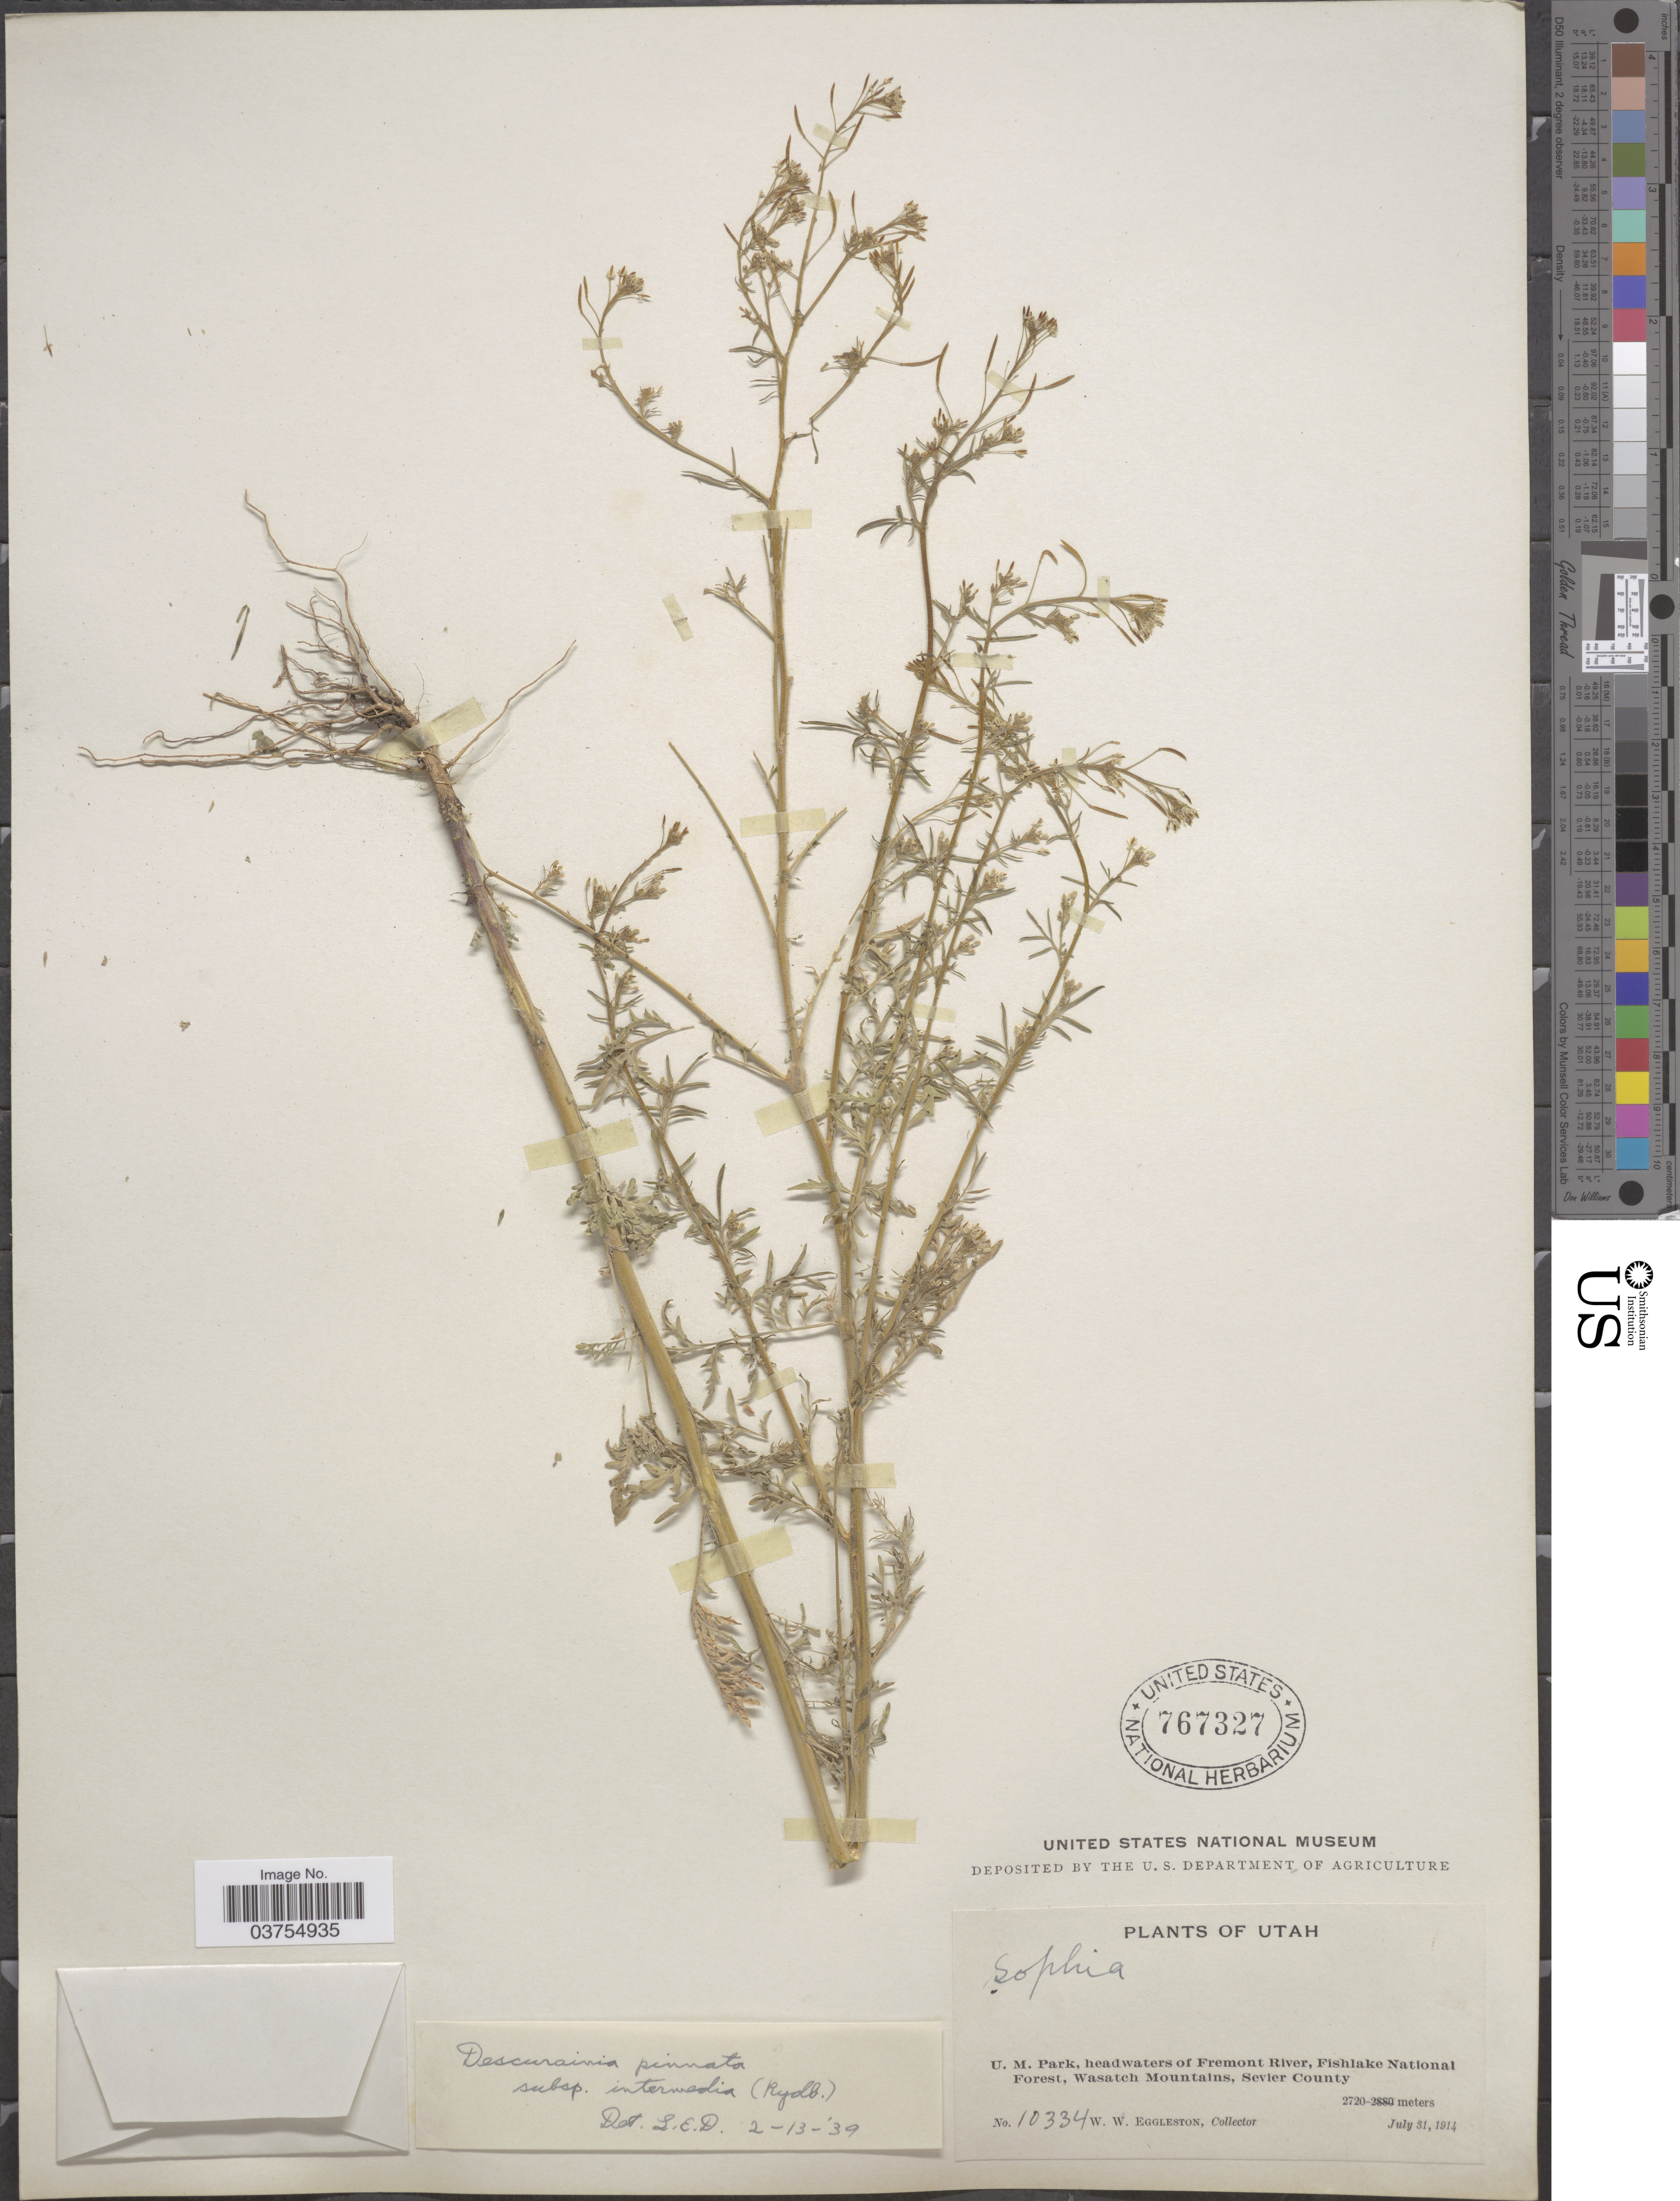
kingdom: Plantae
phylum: Tracheophyta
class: Magnoliopsida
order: Brassicales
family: Brassicaceae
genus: Descurainia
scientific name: Descurainia pinnata subsp. intermedia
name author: (Rydb.) Detling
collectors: W. W. Eggleston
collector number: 10334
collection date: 1914-07-31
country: United States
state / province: Utah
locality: U.M. Park, headwaters of Fremont River, Fishlake National Forest, Wasatch Mountains, Sevier County.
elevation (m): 2720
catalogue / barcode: US 767327